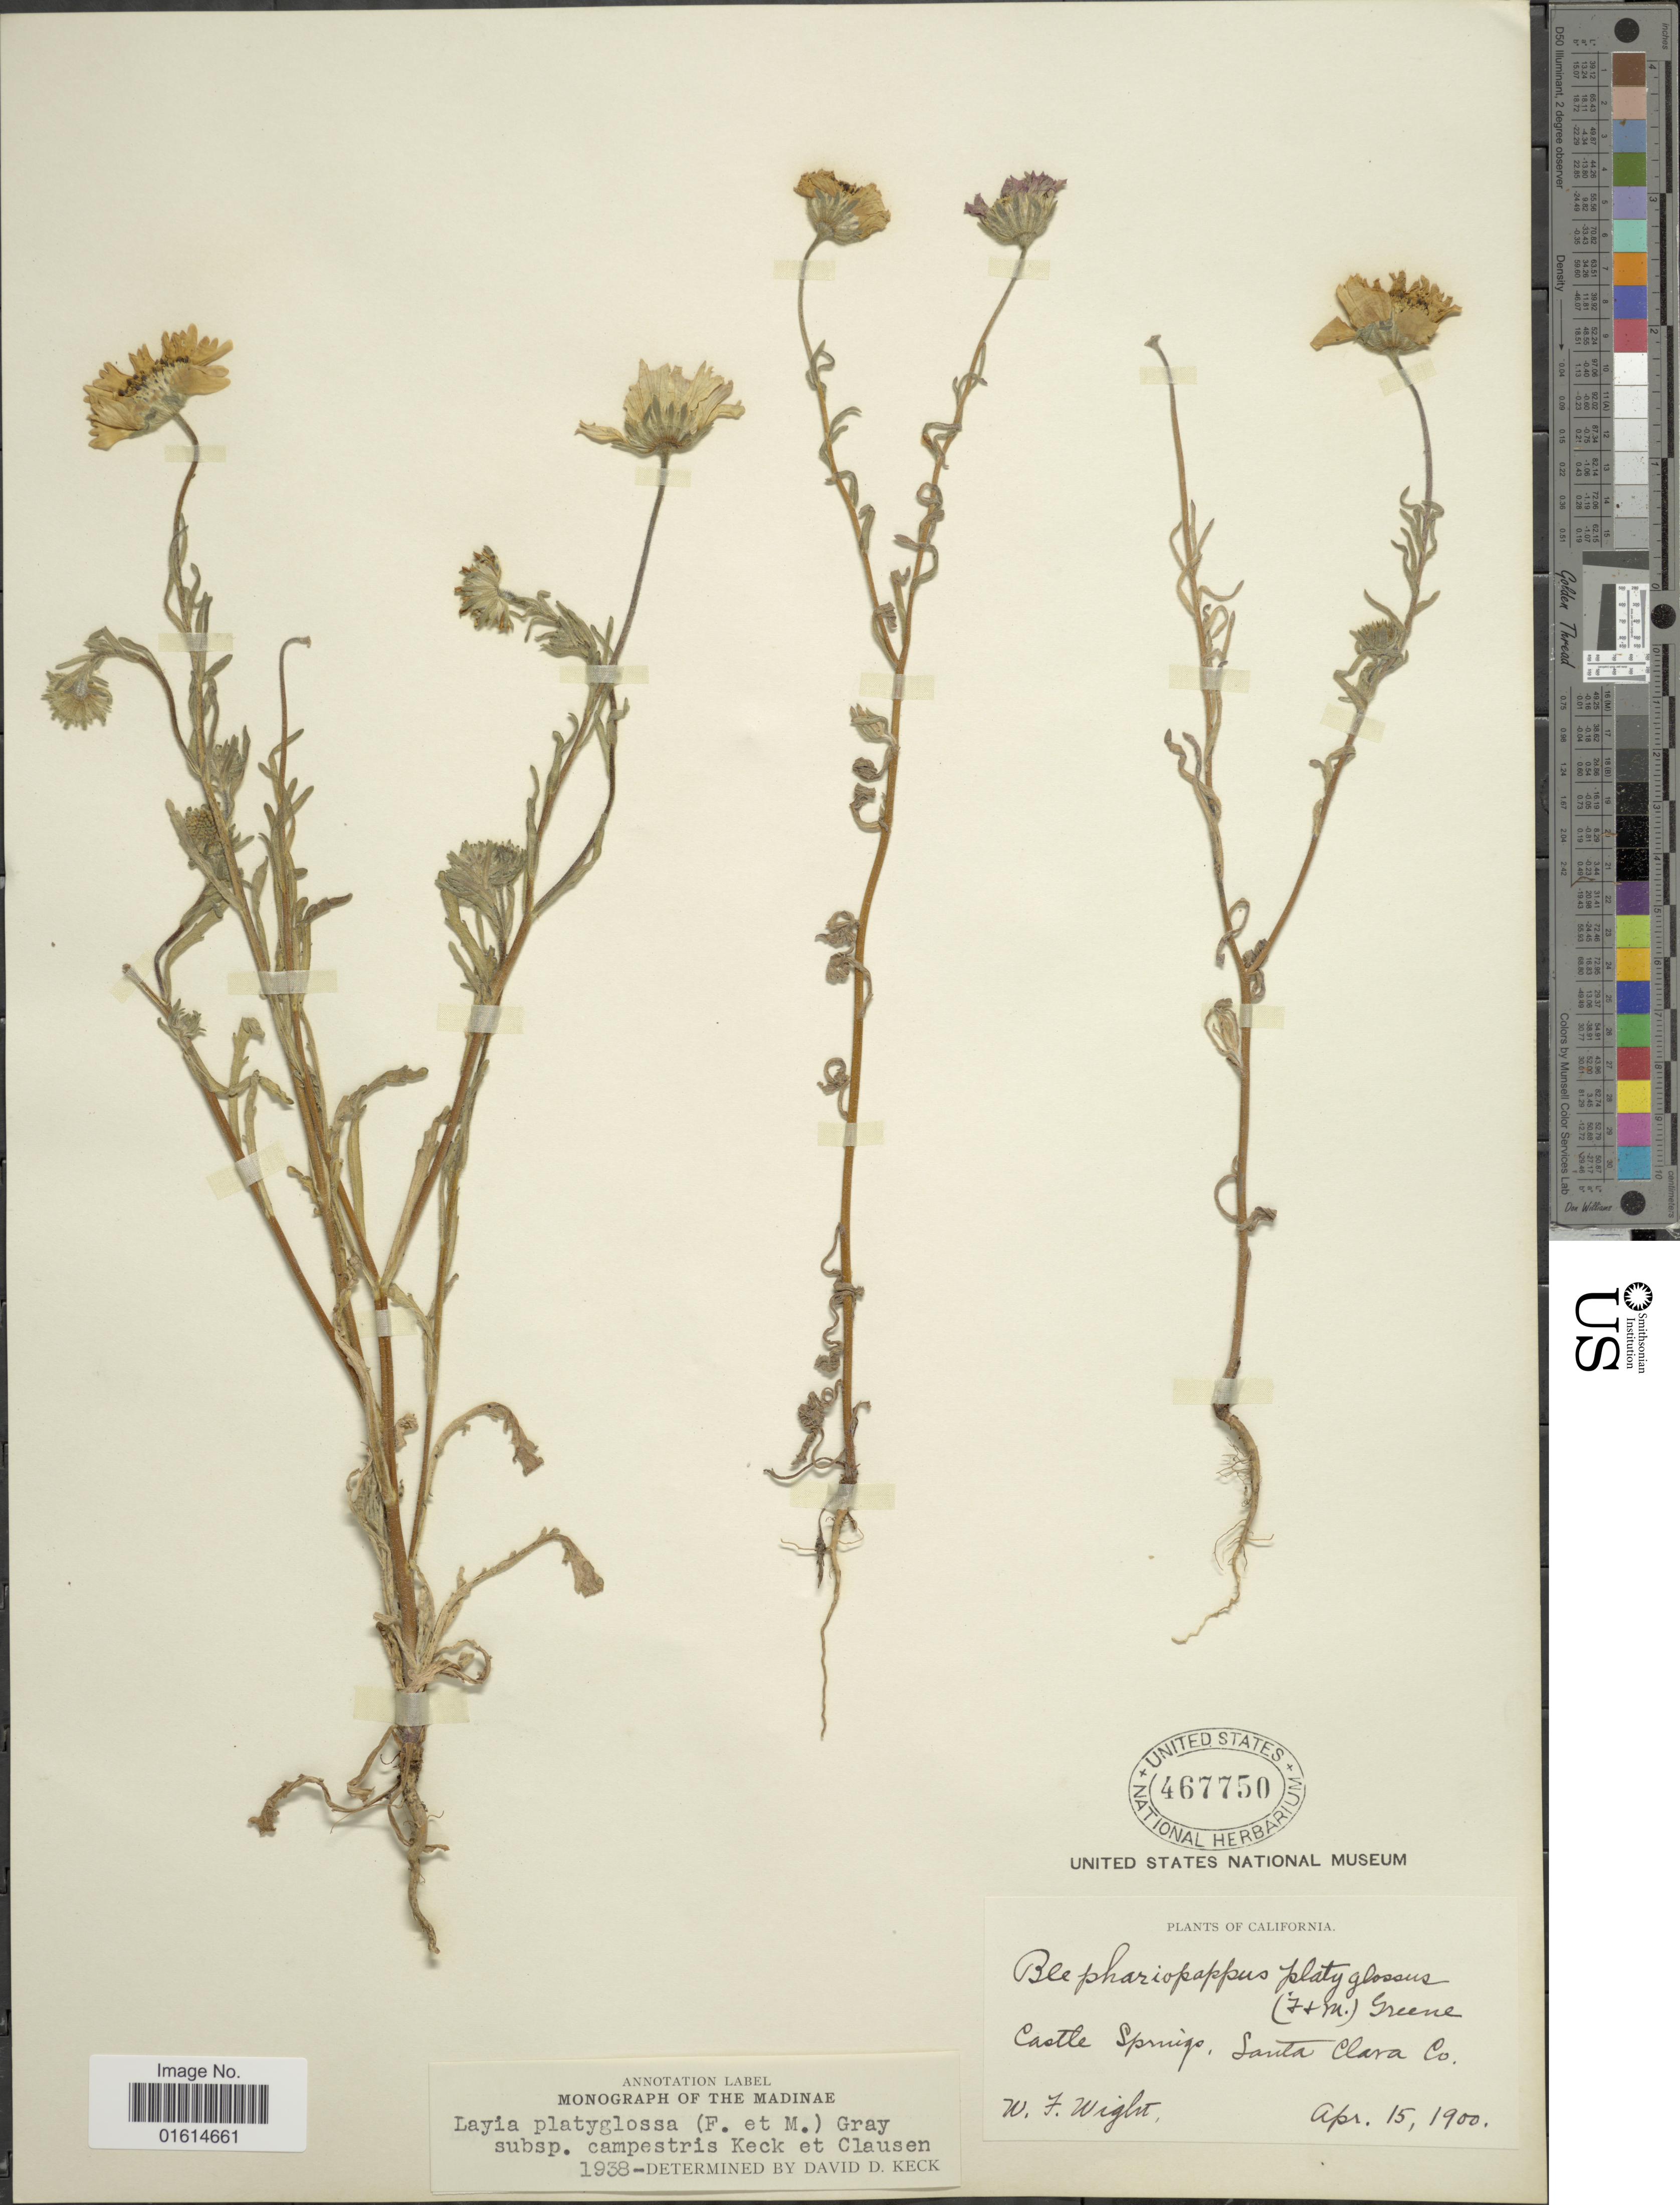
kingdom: Plantae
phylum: Tracheophyta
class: Magnoliopsida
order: Asterales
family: Asteraceae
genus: Layia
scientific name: Layia platyglossa subsp. campestris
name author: D.D. Keck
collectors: W. Wight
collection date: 1900-04-15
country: United States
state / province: California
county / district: Santa Clara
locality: Castle Springs, Santa Clara Co.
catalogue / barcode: US 467750